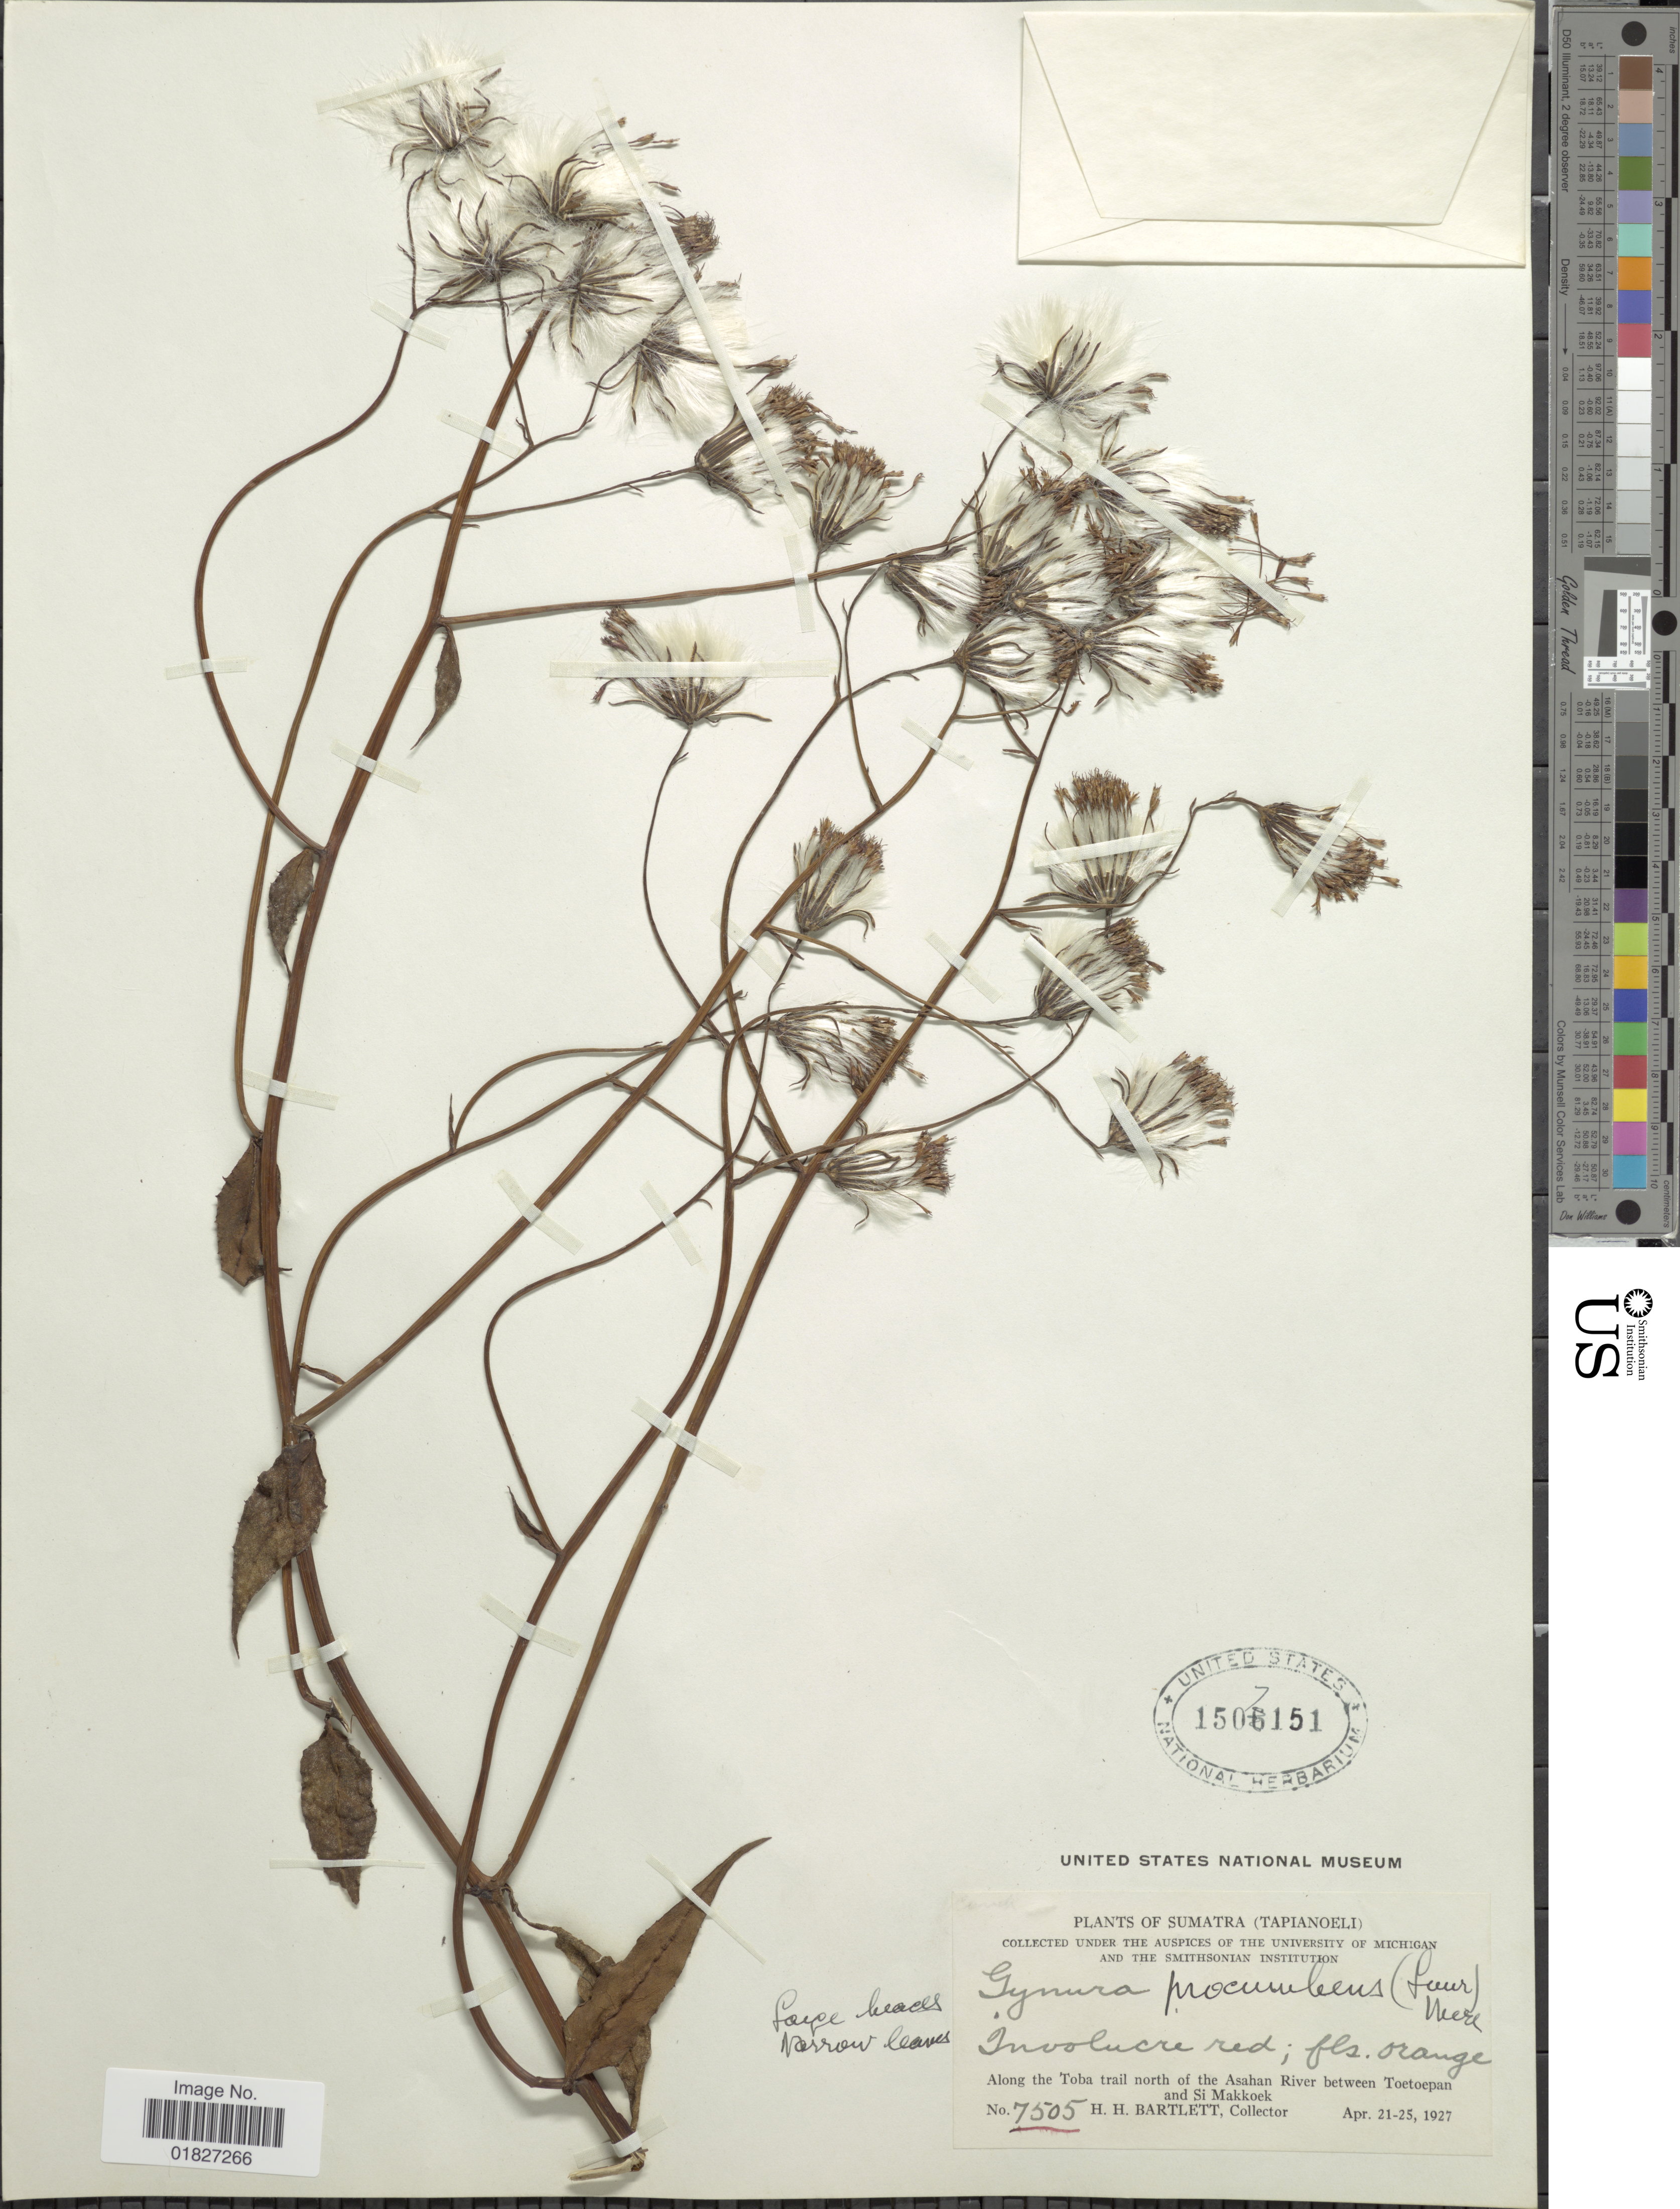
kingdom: Plantae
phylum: Tracheophyta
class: Magnoliopsida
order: Asterales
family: Asteraceae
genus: Gynura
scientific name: Gynura procumbens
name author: (Lour.) Merr.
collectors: H. H. Bartlett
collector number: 7505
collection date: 1927-04-21/1927-04-25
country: Indonesia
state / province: Sumatra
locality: Tapianoeli, along the Toba trail north of the Asahan River between Toetoepan and Si Makkoek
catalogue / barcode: US 1507151